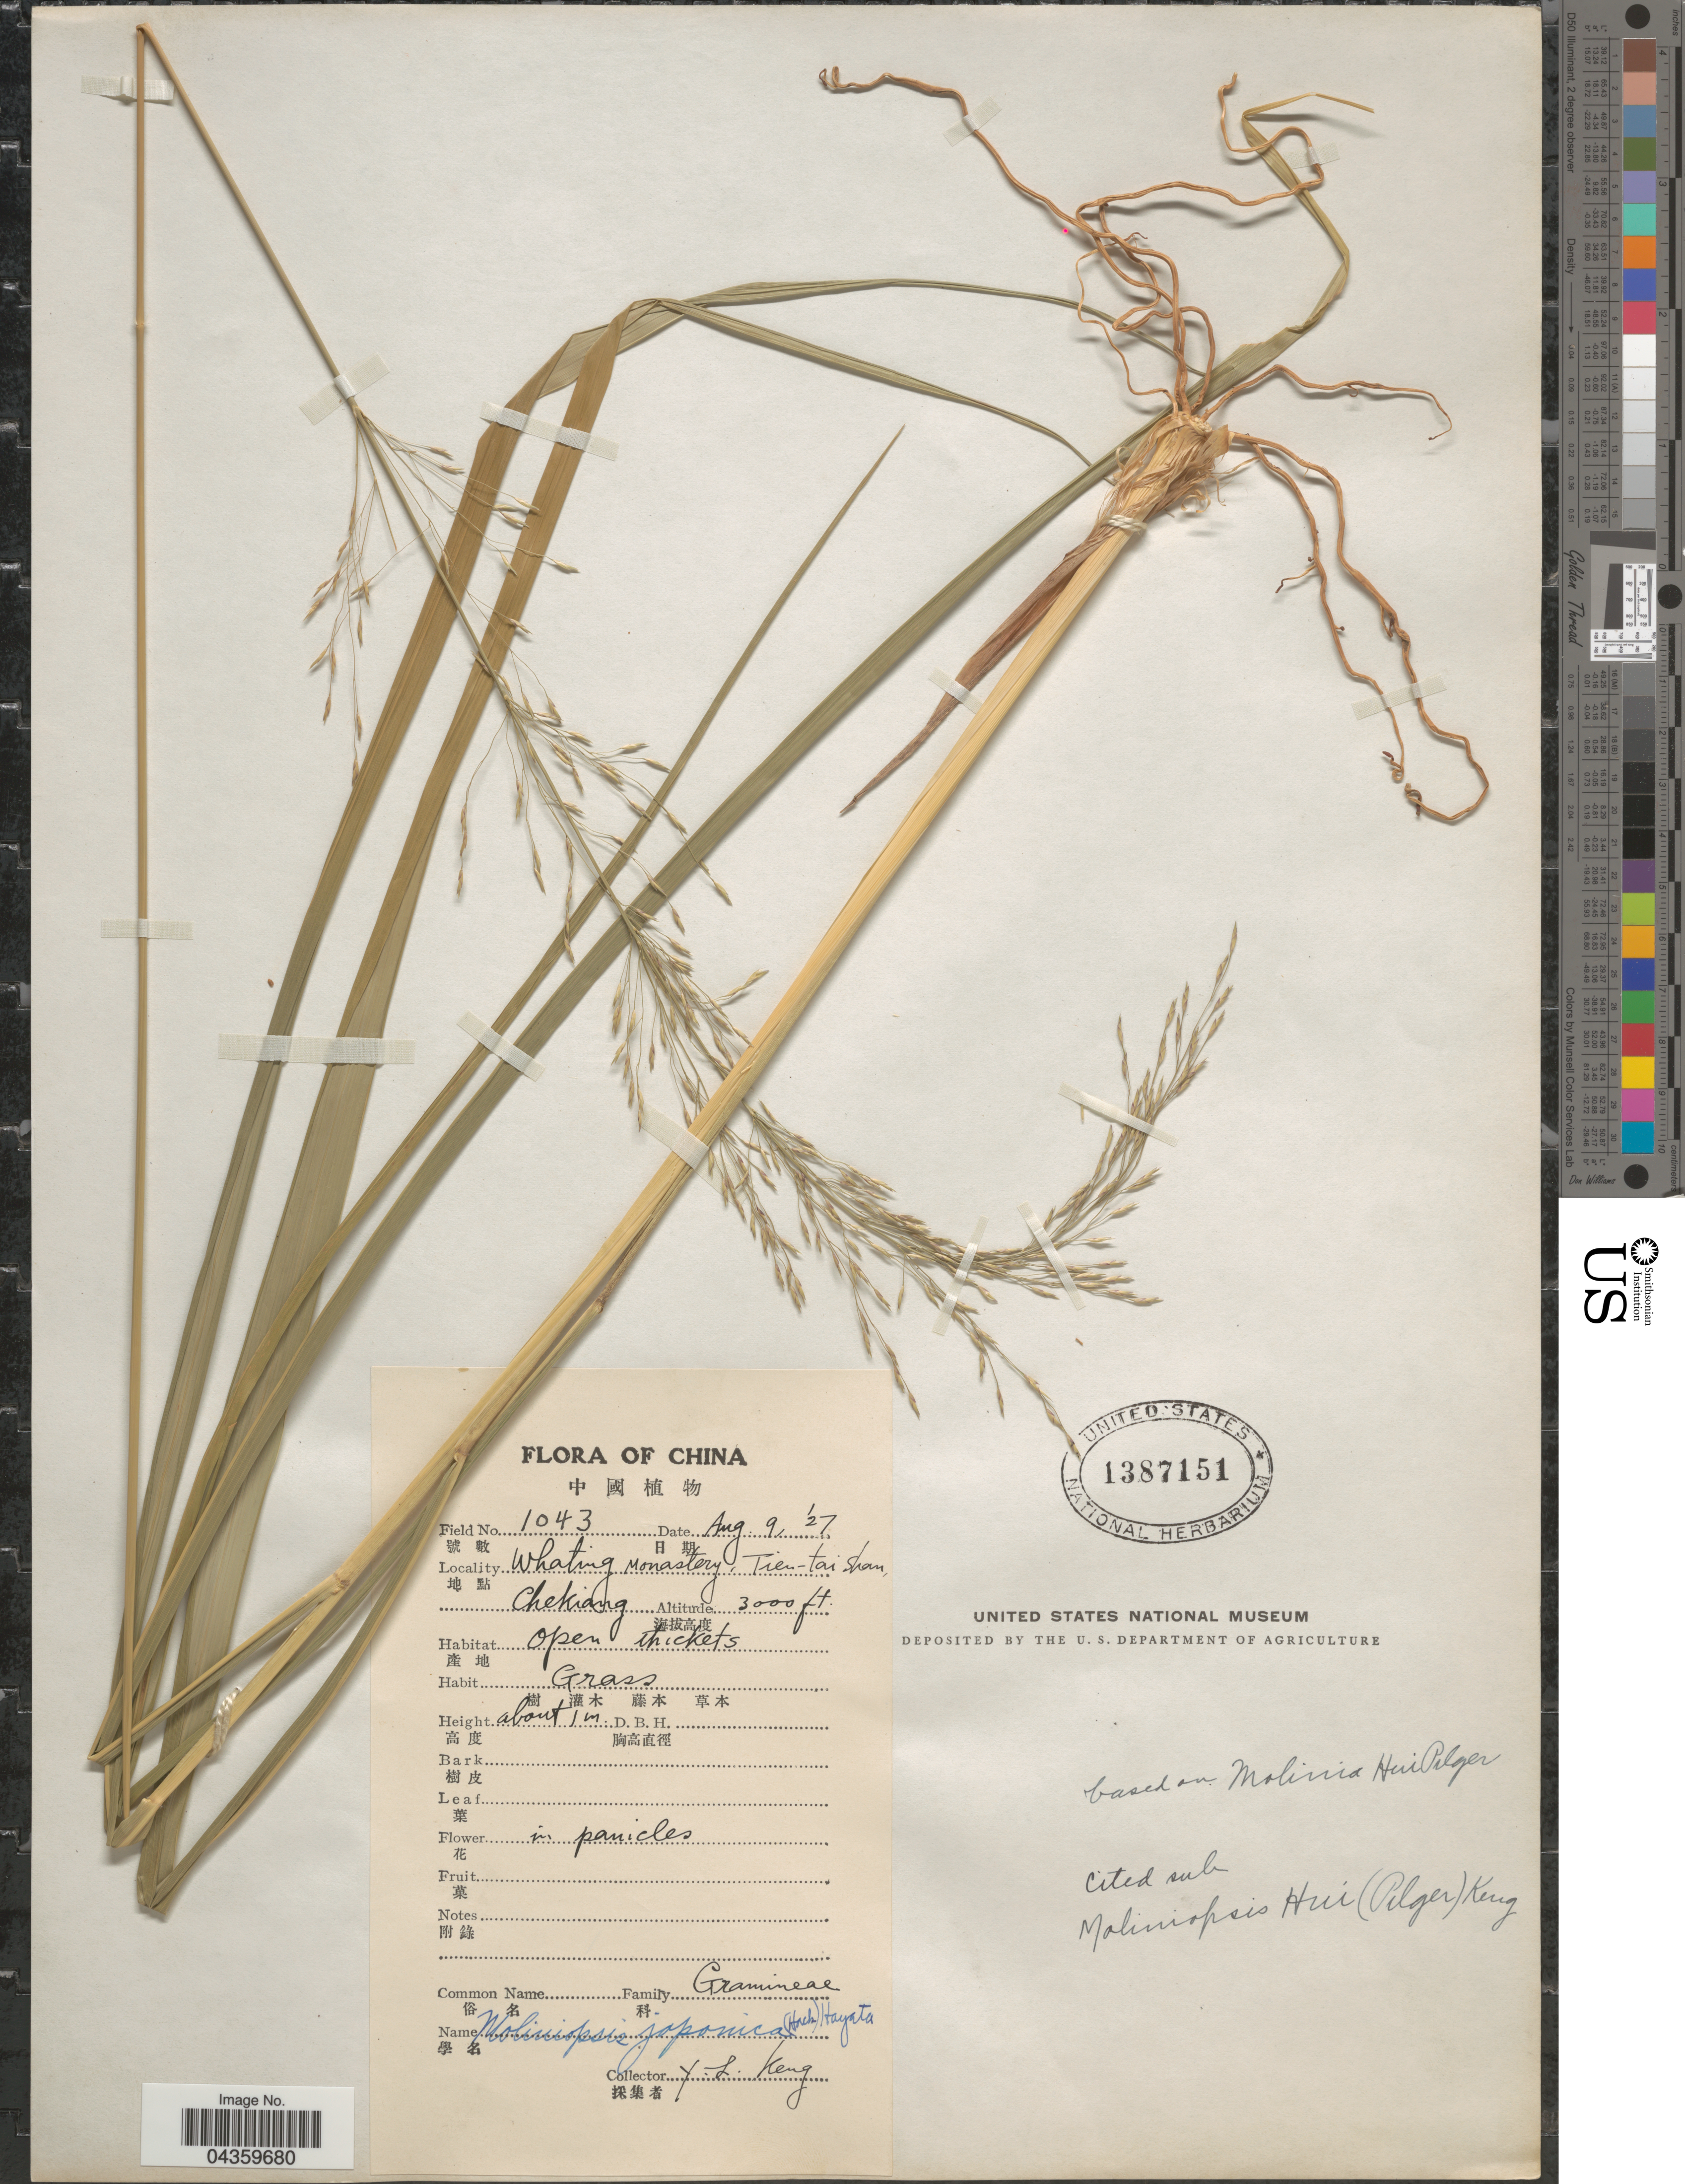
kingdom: Plantae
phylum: Tracheophyta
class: Liliopsida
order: Poales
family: Poaceae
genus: Molinia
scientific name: Molinia japonica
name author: Hack.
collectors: Y. L. Keng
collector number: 1043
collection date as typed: Transcribed d/m/y: 9/8/27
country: China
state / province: Zhejiang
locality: Whating Monastery, Tien-Tai shan, Chekiang.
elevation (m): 914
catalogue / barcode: US 1387151